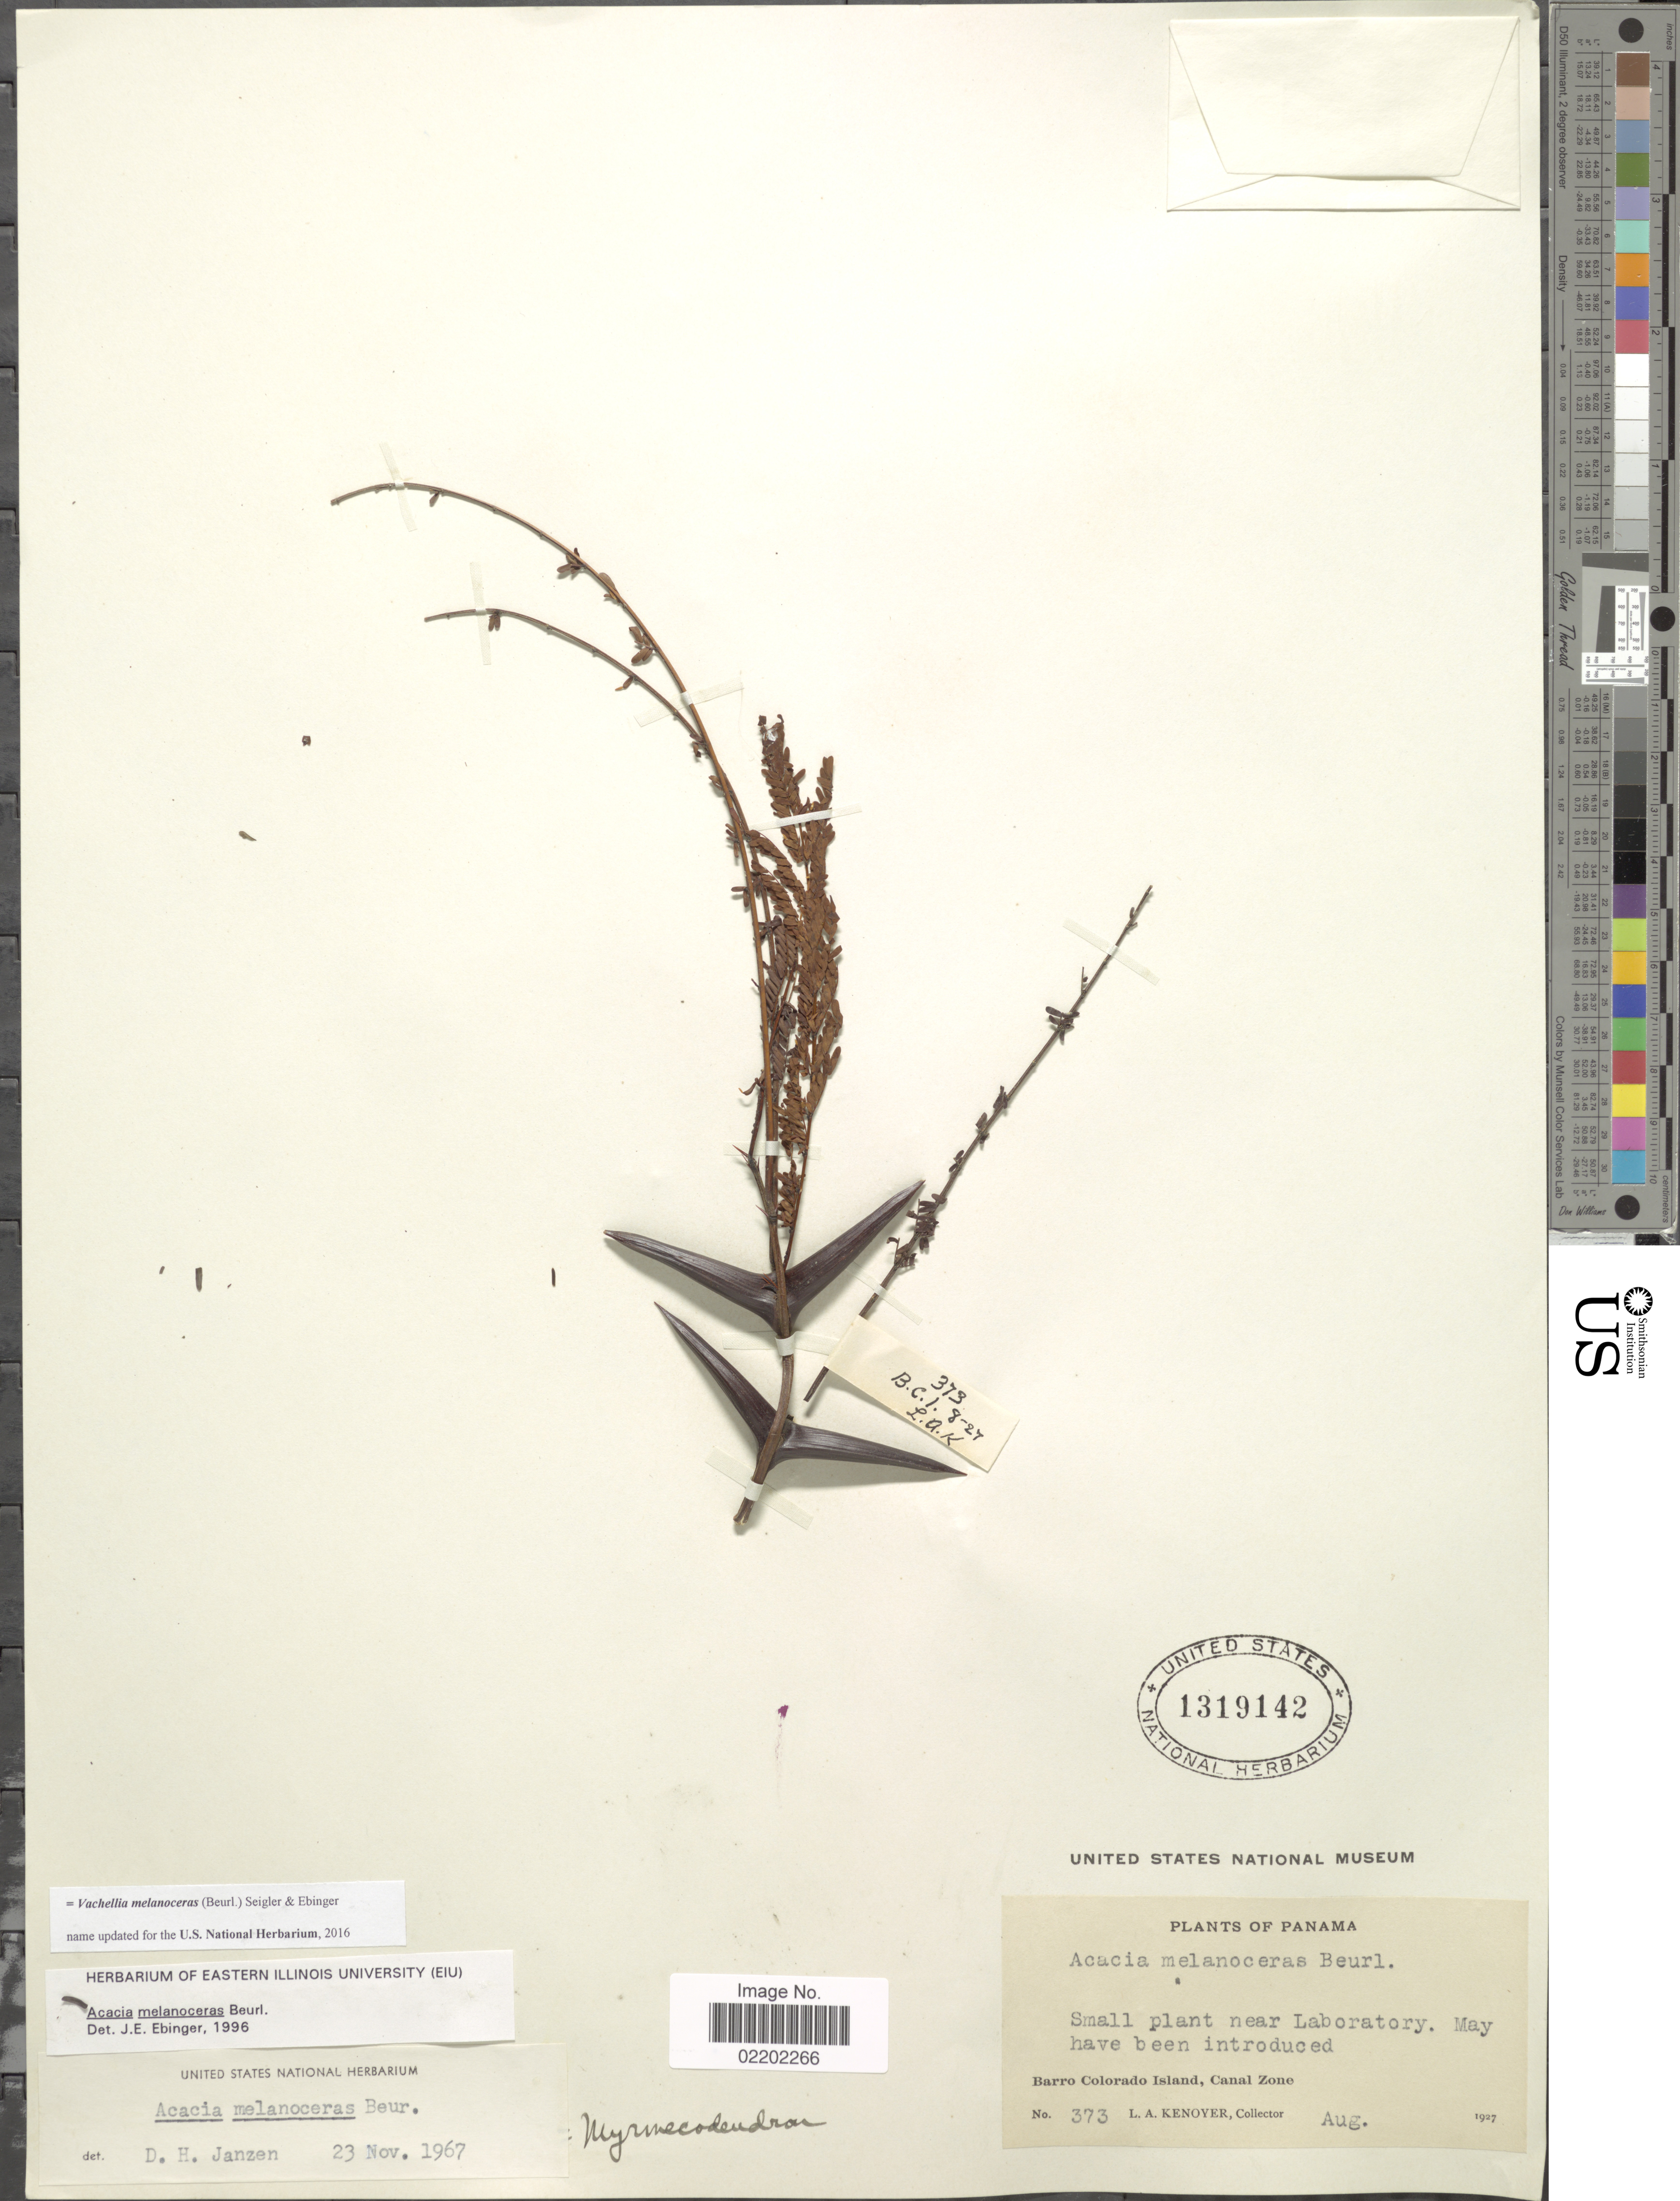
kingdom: Plantae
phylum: Tracheophyta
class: Magnoliopsida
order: Fabales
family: Fabaceae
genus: Vachellia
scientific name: Vachellia melanoceras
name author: (Beurl.) Seigler & Ebinger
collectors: L. A. Kenoyer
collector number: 373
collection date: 1927-08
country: Panama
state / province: Panamá Oeste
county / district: Canal Zone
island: Barro Colorado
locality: Small plant near Laboratory. Barro Colorado Island, Canal Zone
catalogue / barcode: US 1319142